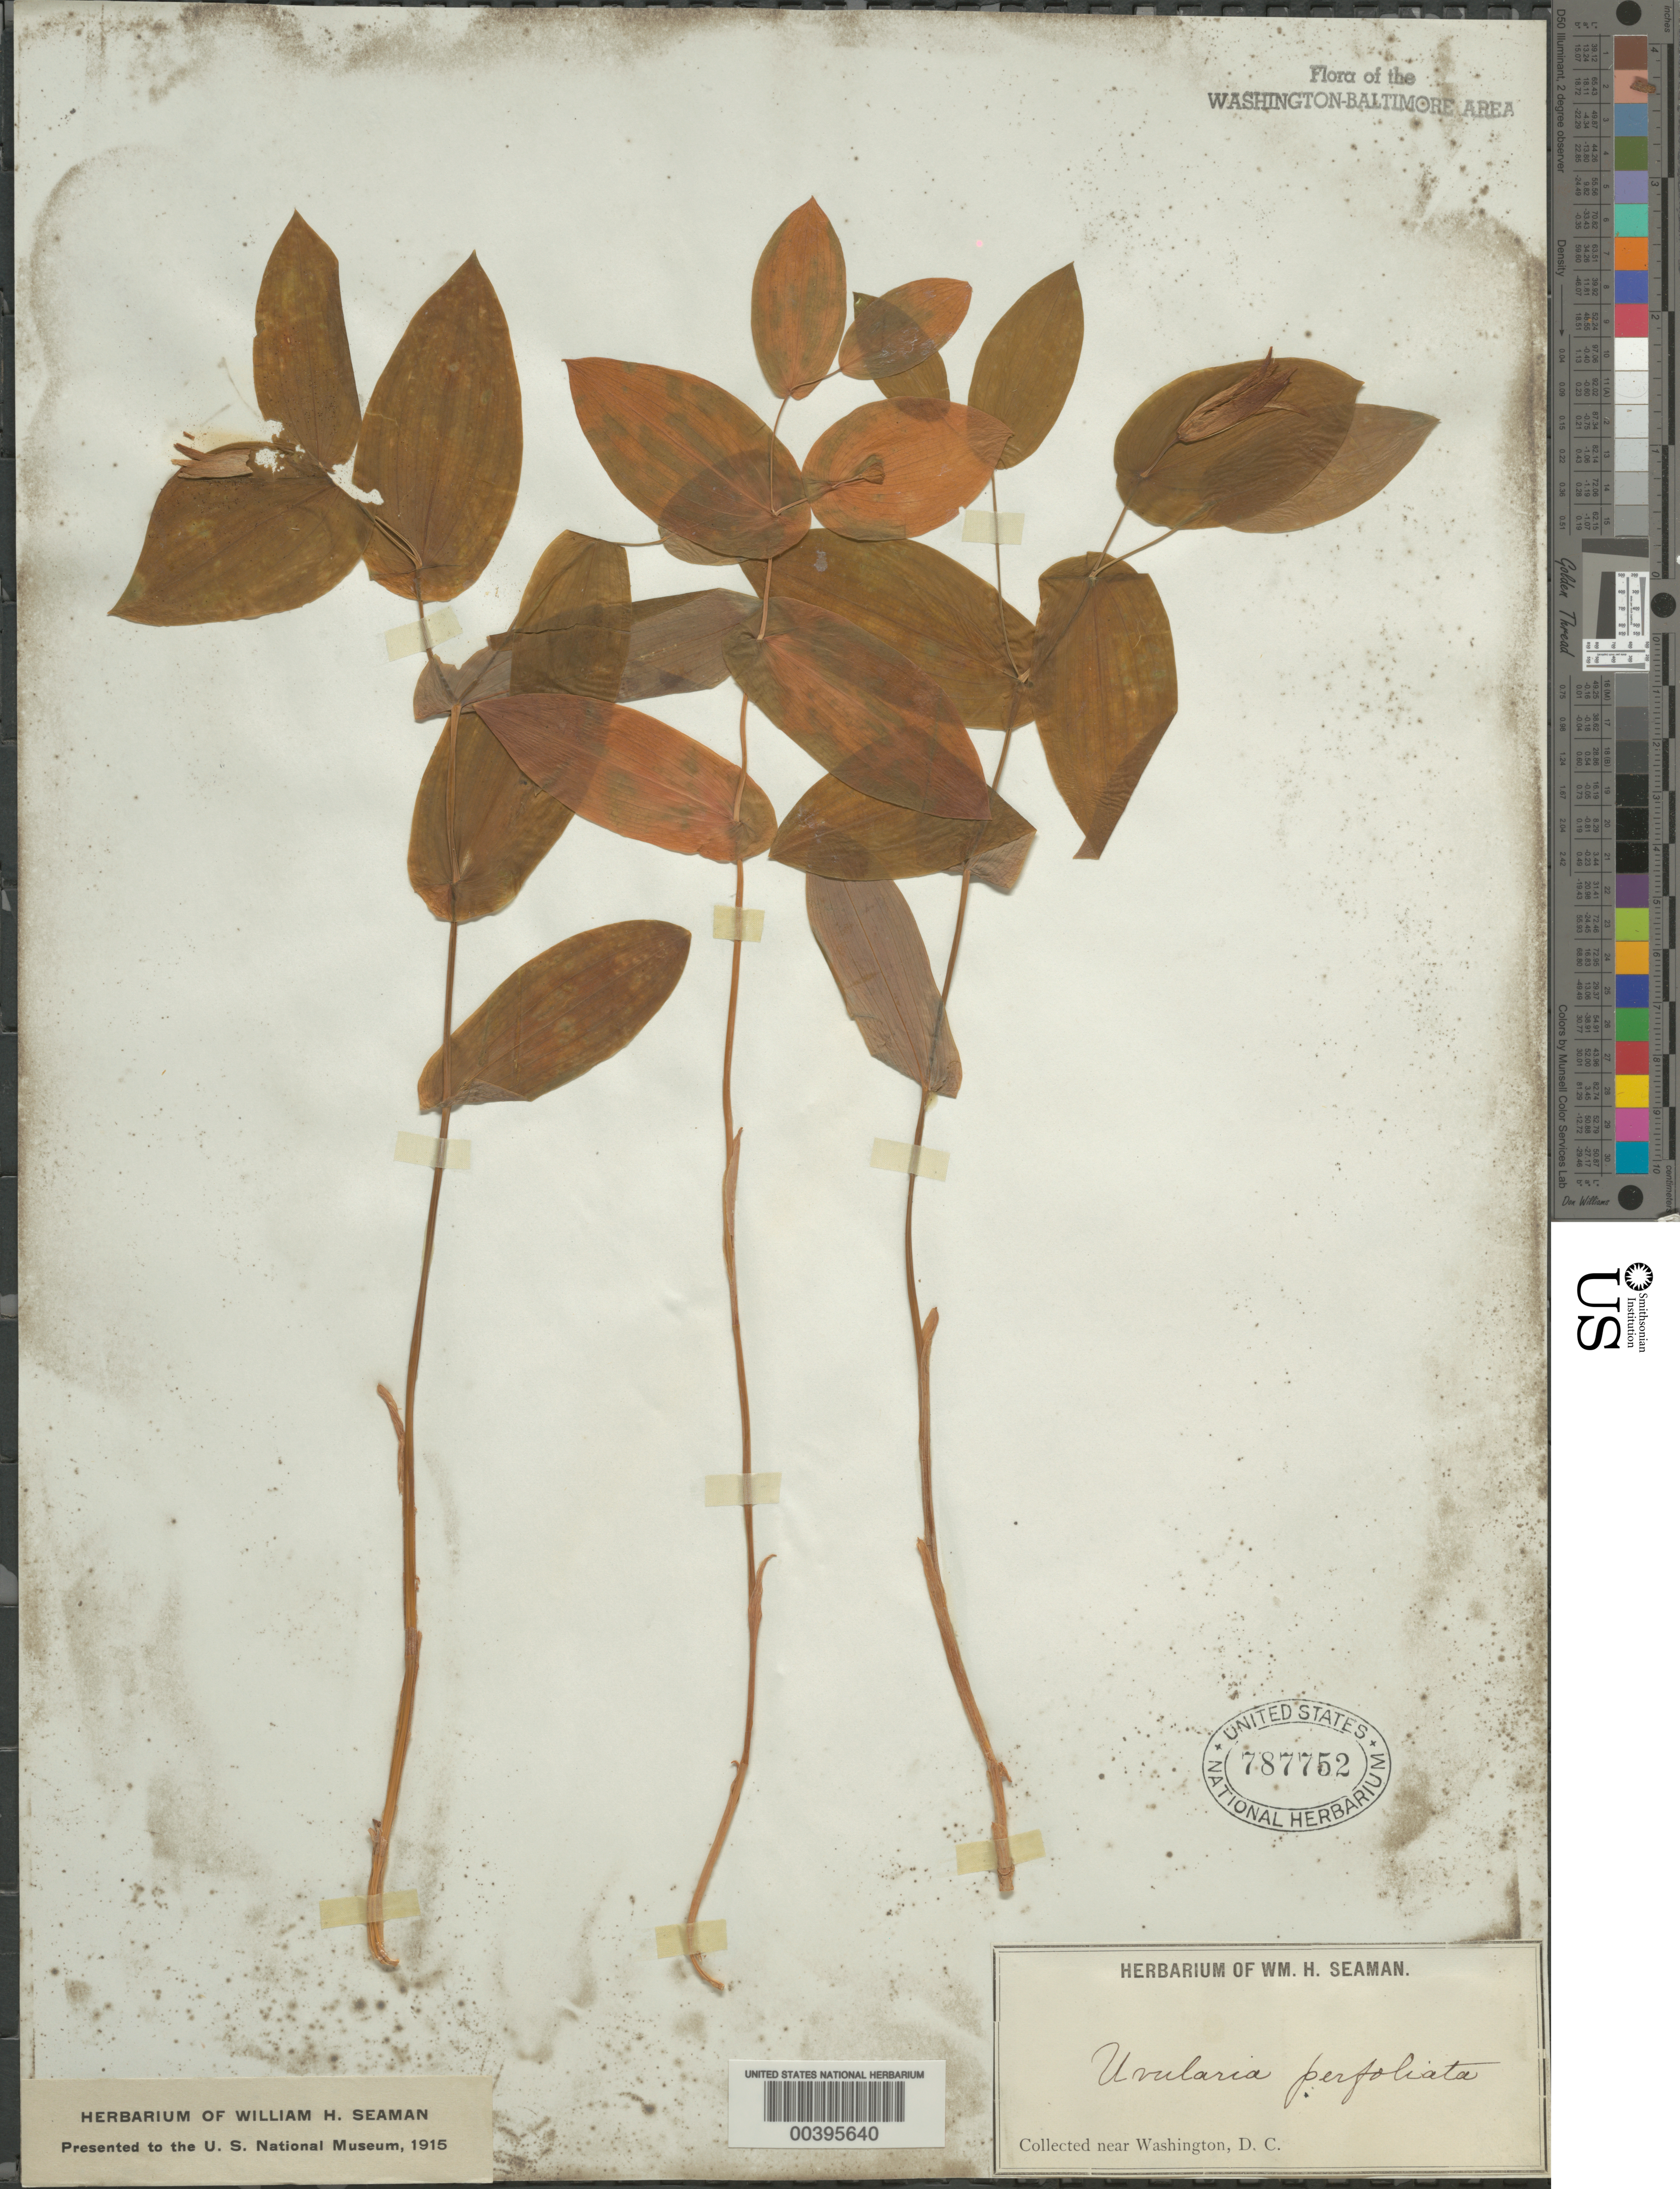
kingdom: Plantae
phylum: Tracheophyta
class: Liliopsida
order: Liliales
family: Colchicaceae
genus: Uvularia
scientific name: Uvularia perfoliata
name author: L.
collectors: W. Seaman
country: United States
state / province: District of Columbia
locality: Vicinity of Washington, DC.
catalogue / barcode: US 787752